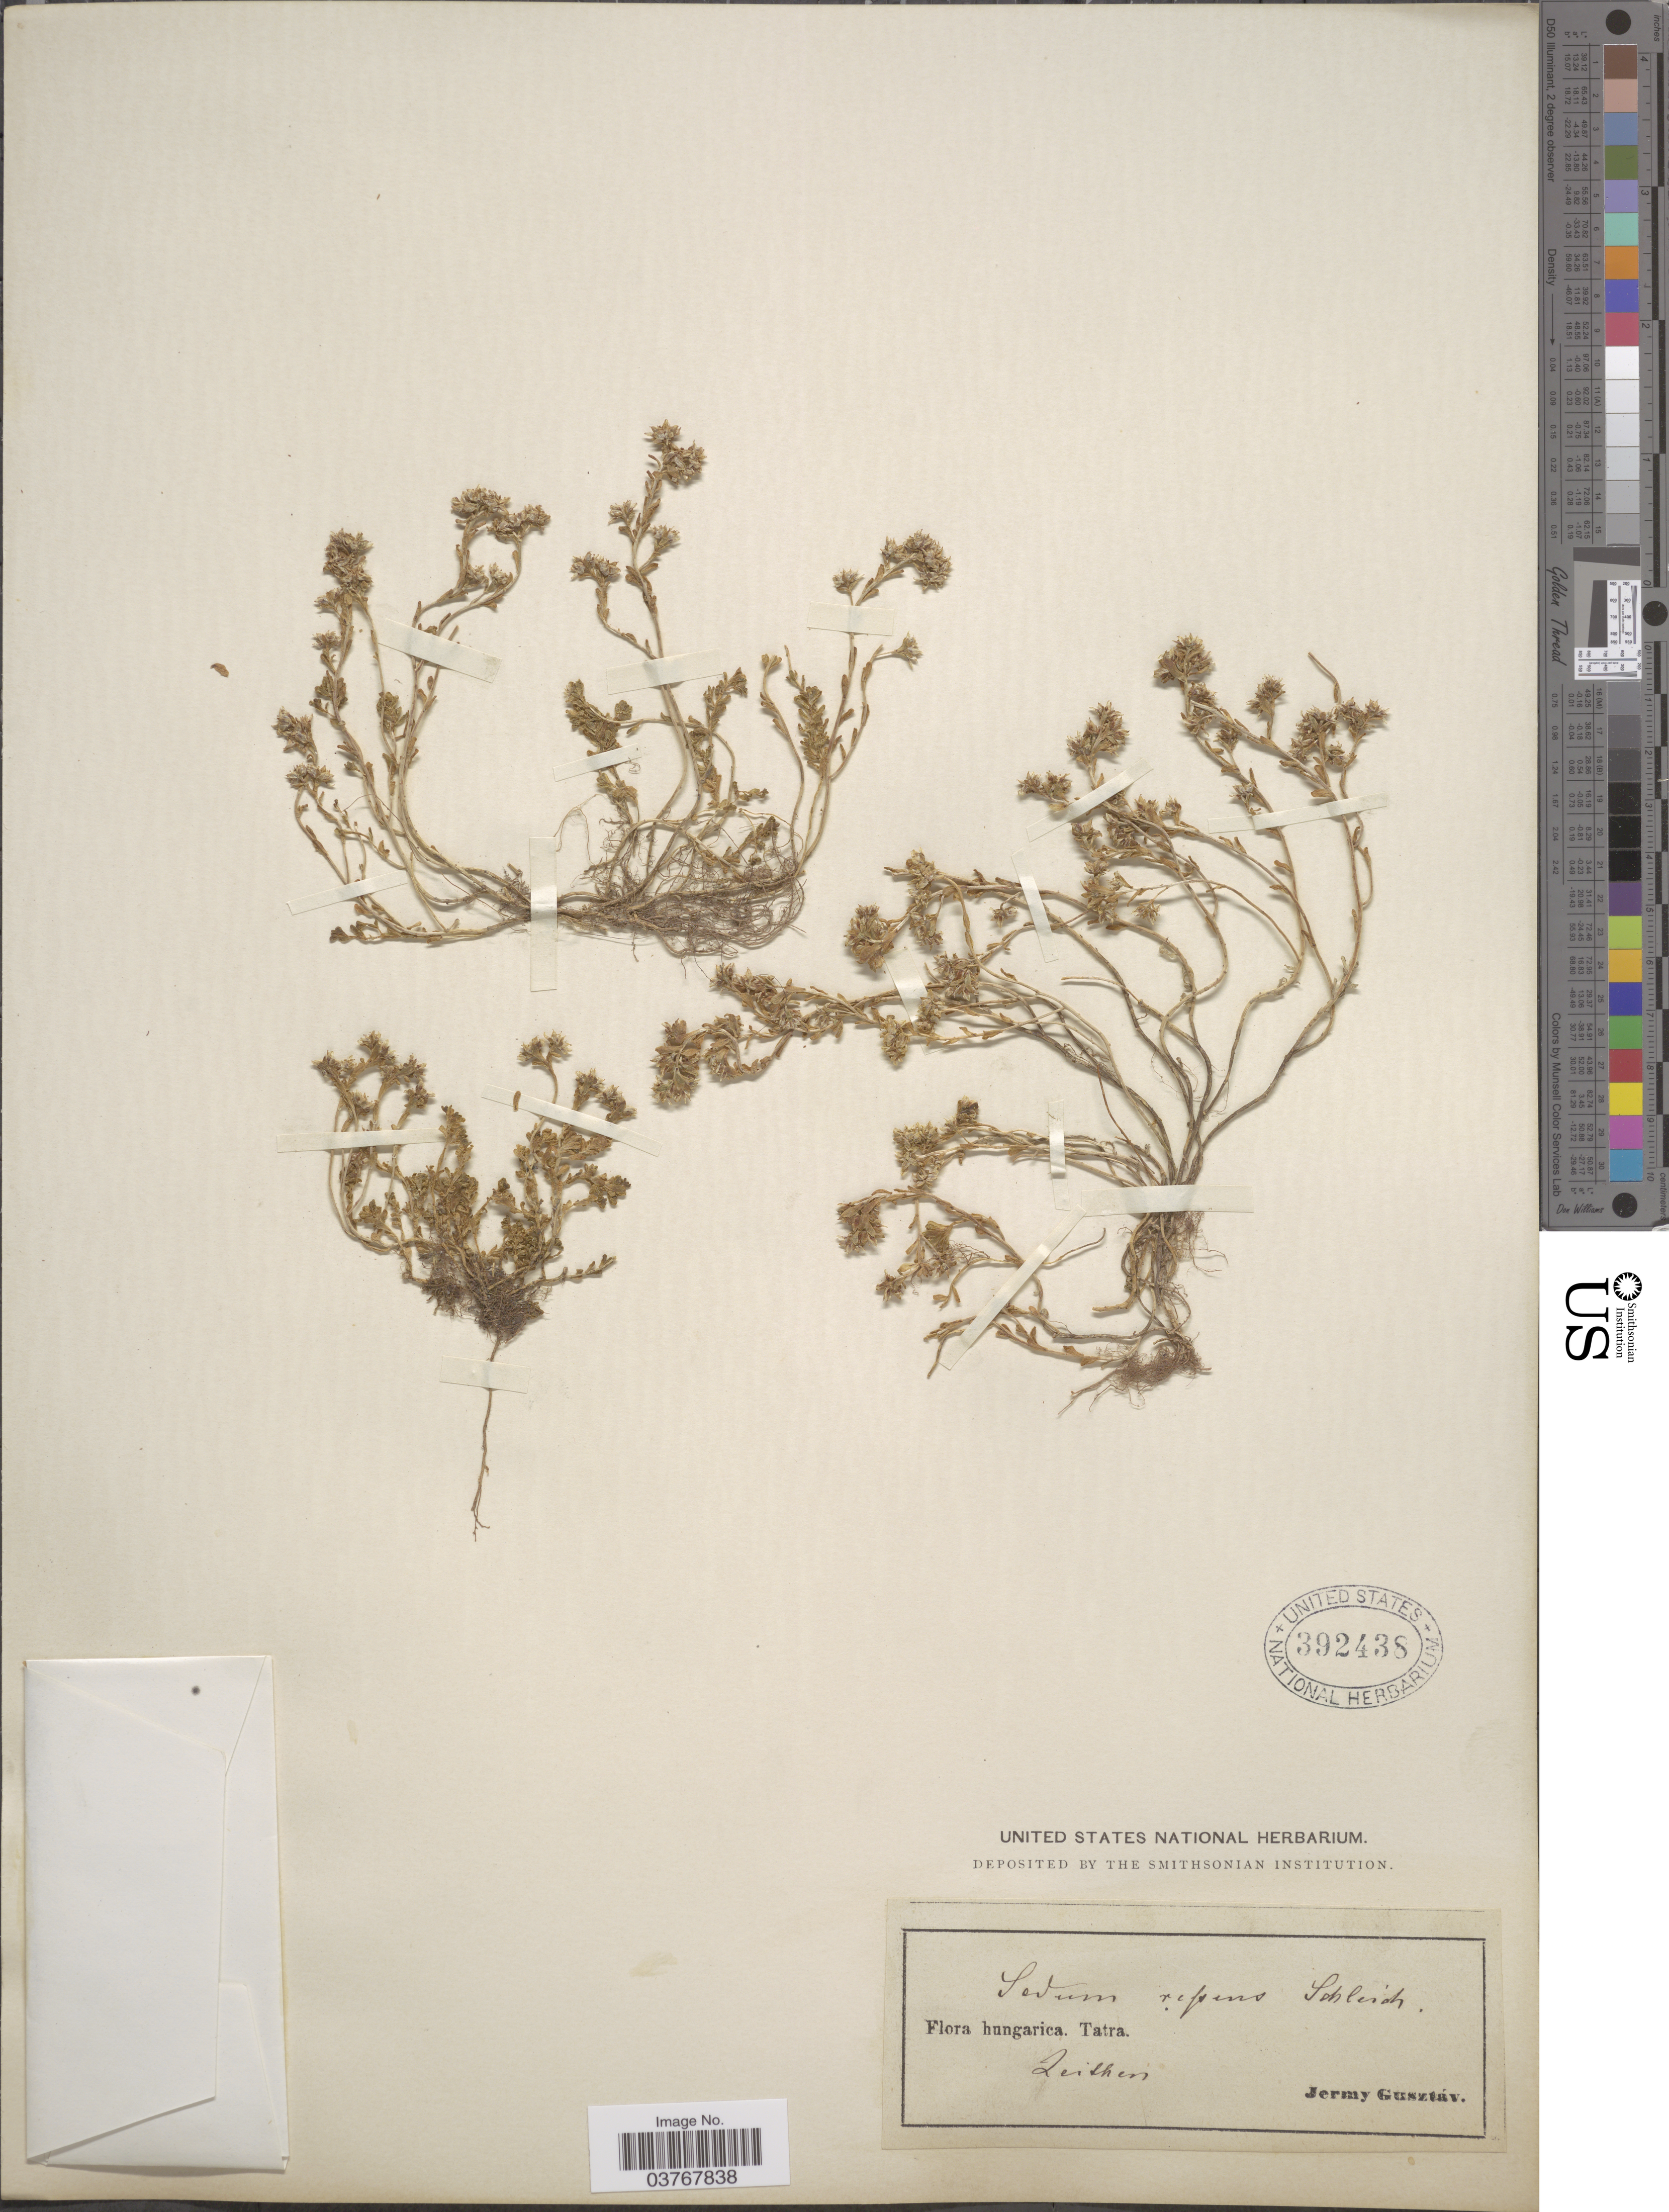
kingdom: Plantae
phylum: Tracheophyta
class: Magnoliopsida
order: Saxifragales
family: Crassulaceae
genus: Sedum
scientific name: Sedum repens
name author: Schleich. ex DC.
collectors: G. Jermy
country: Hungary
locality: Hungarica. Tatra. Zeithen [interpreted].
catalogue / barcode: US 392438